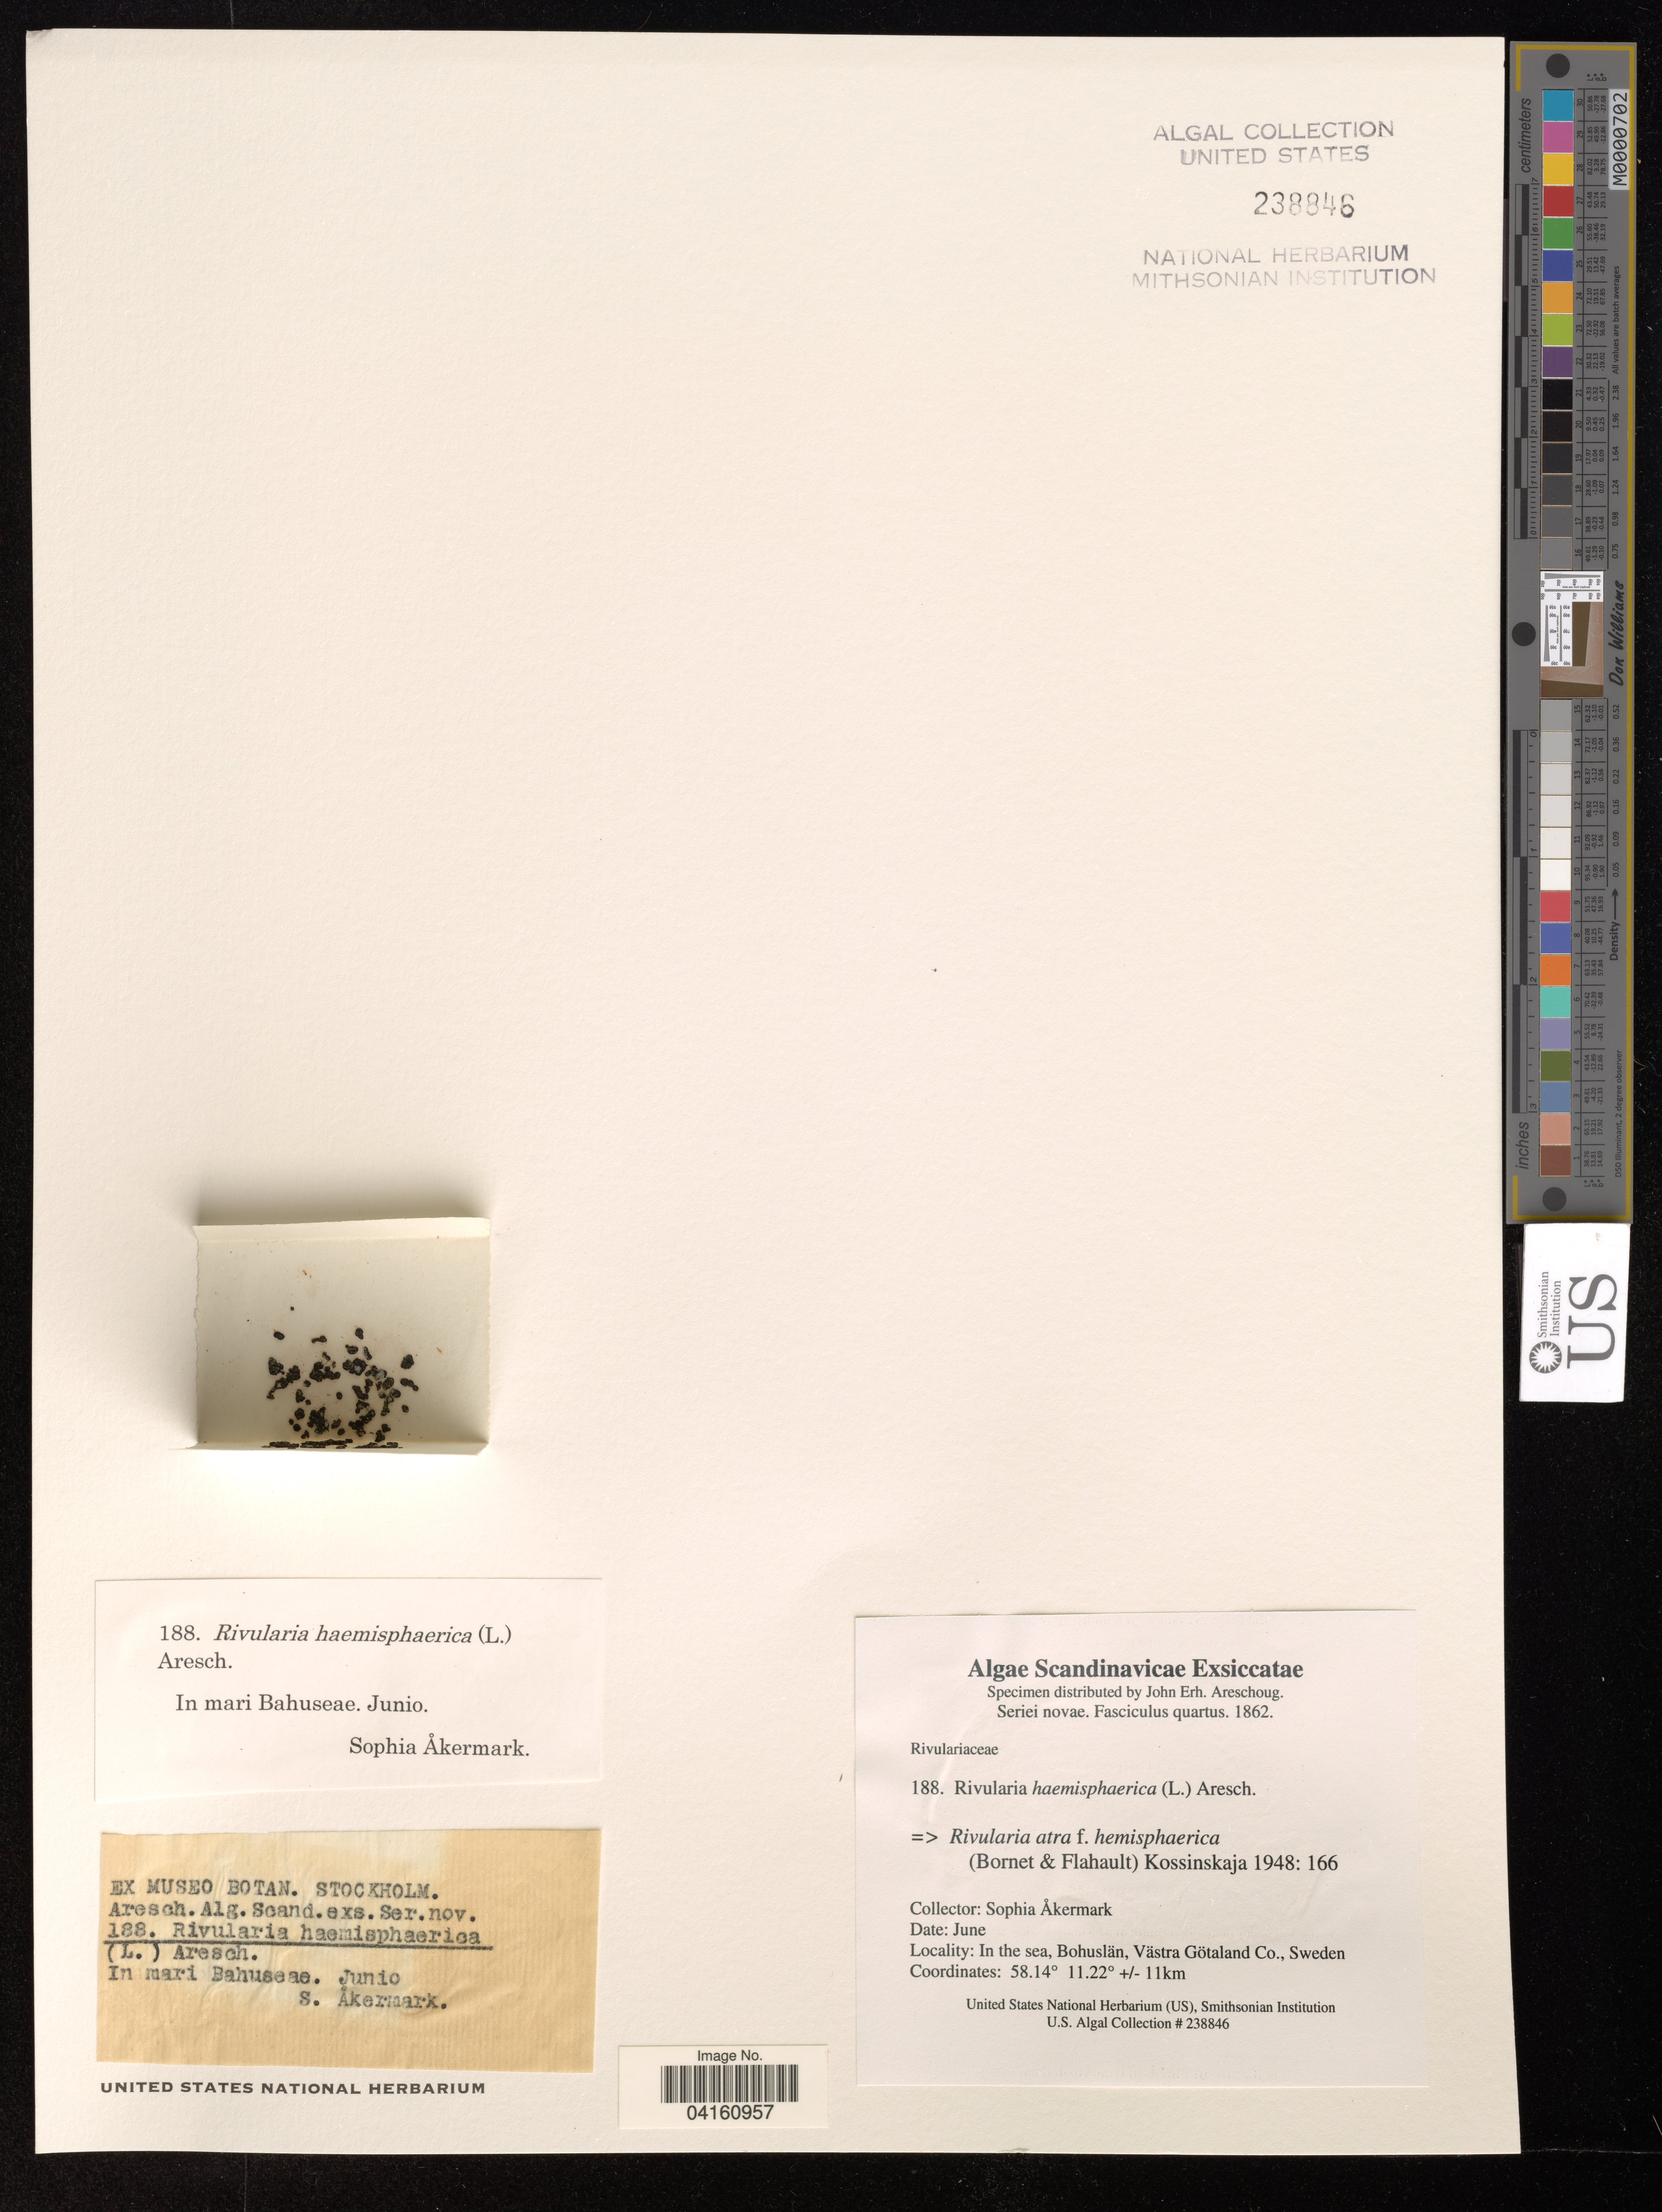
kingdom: Bacteria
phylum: Cyanobacteria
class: Cyanobacteriia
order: Cyanobacteriales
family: Nostocaceae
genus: Rivularia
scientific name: Rivularia atra var. hemisphaerica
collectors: S. Akermark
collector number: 188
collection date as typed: June 1862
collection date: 1862-06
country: Sweden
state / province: Västra Götaland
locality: Ockero Island, Bohuslan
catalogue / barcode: US 238846